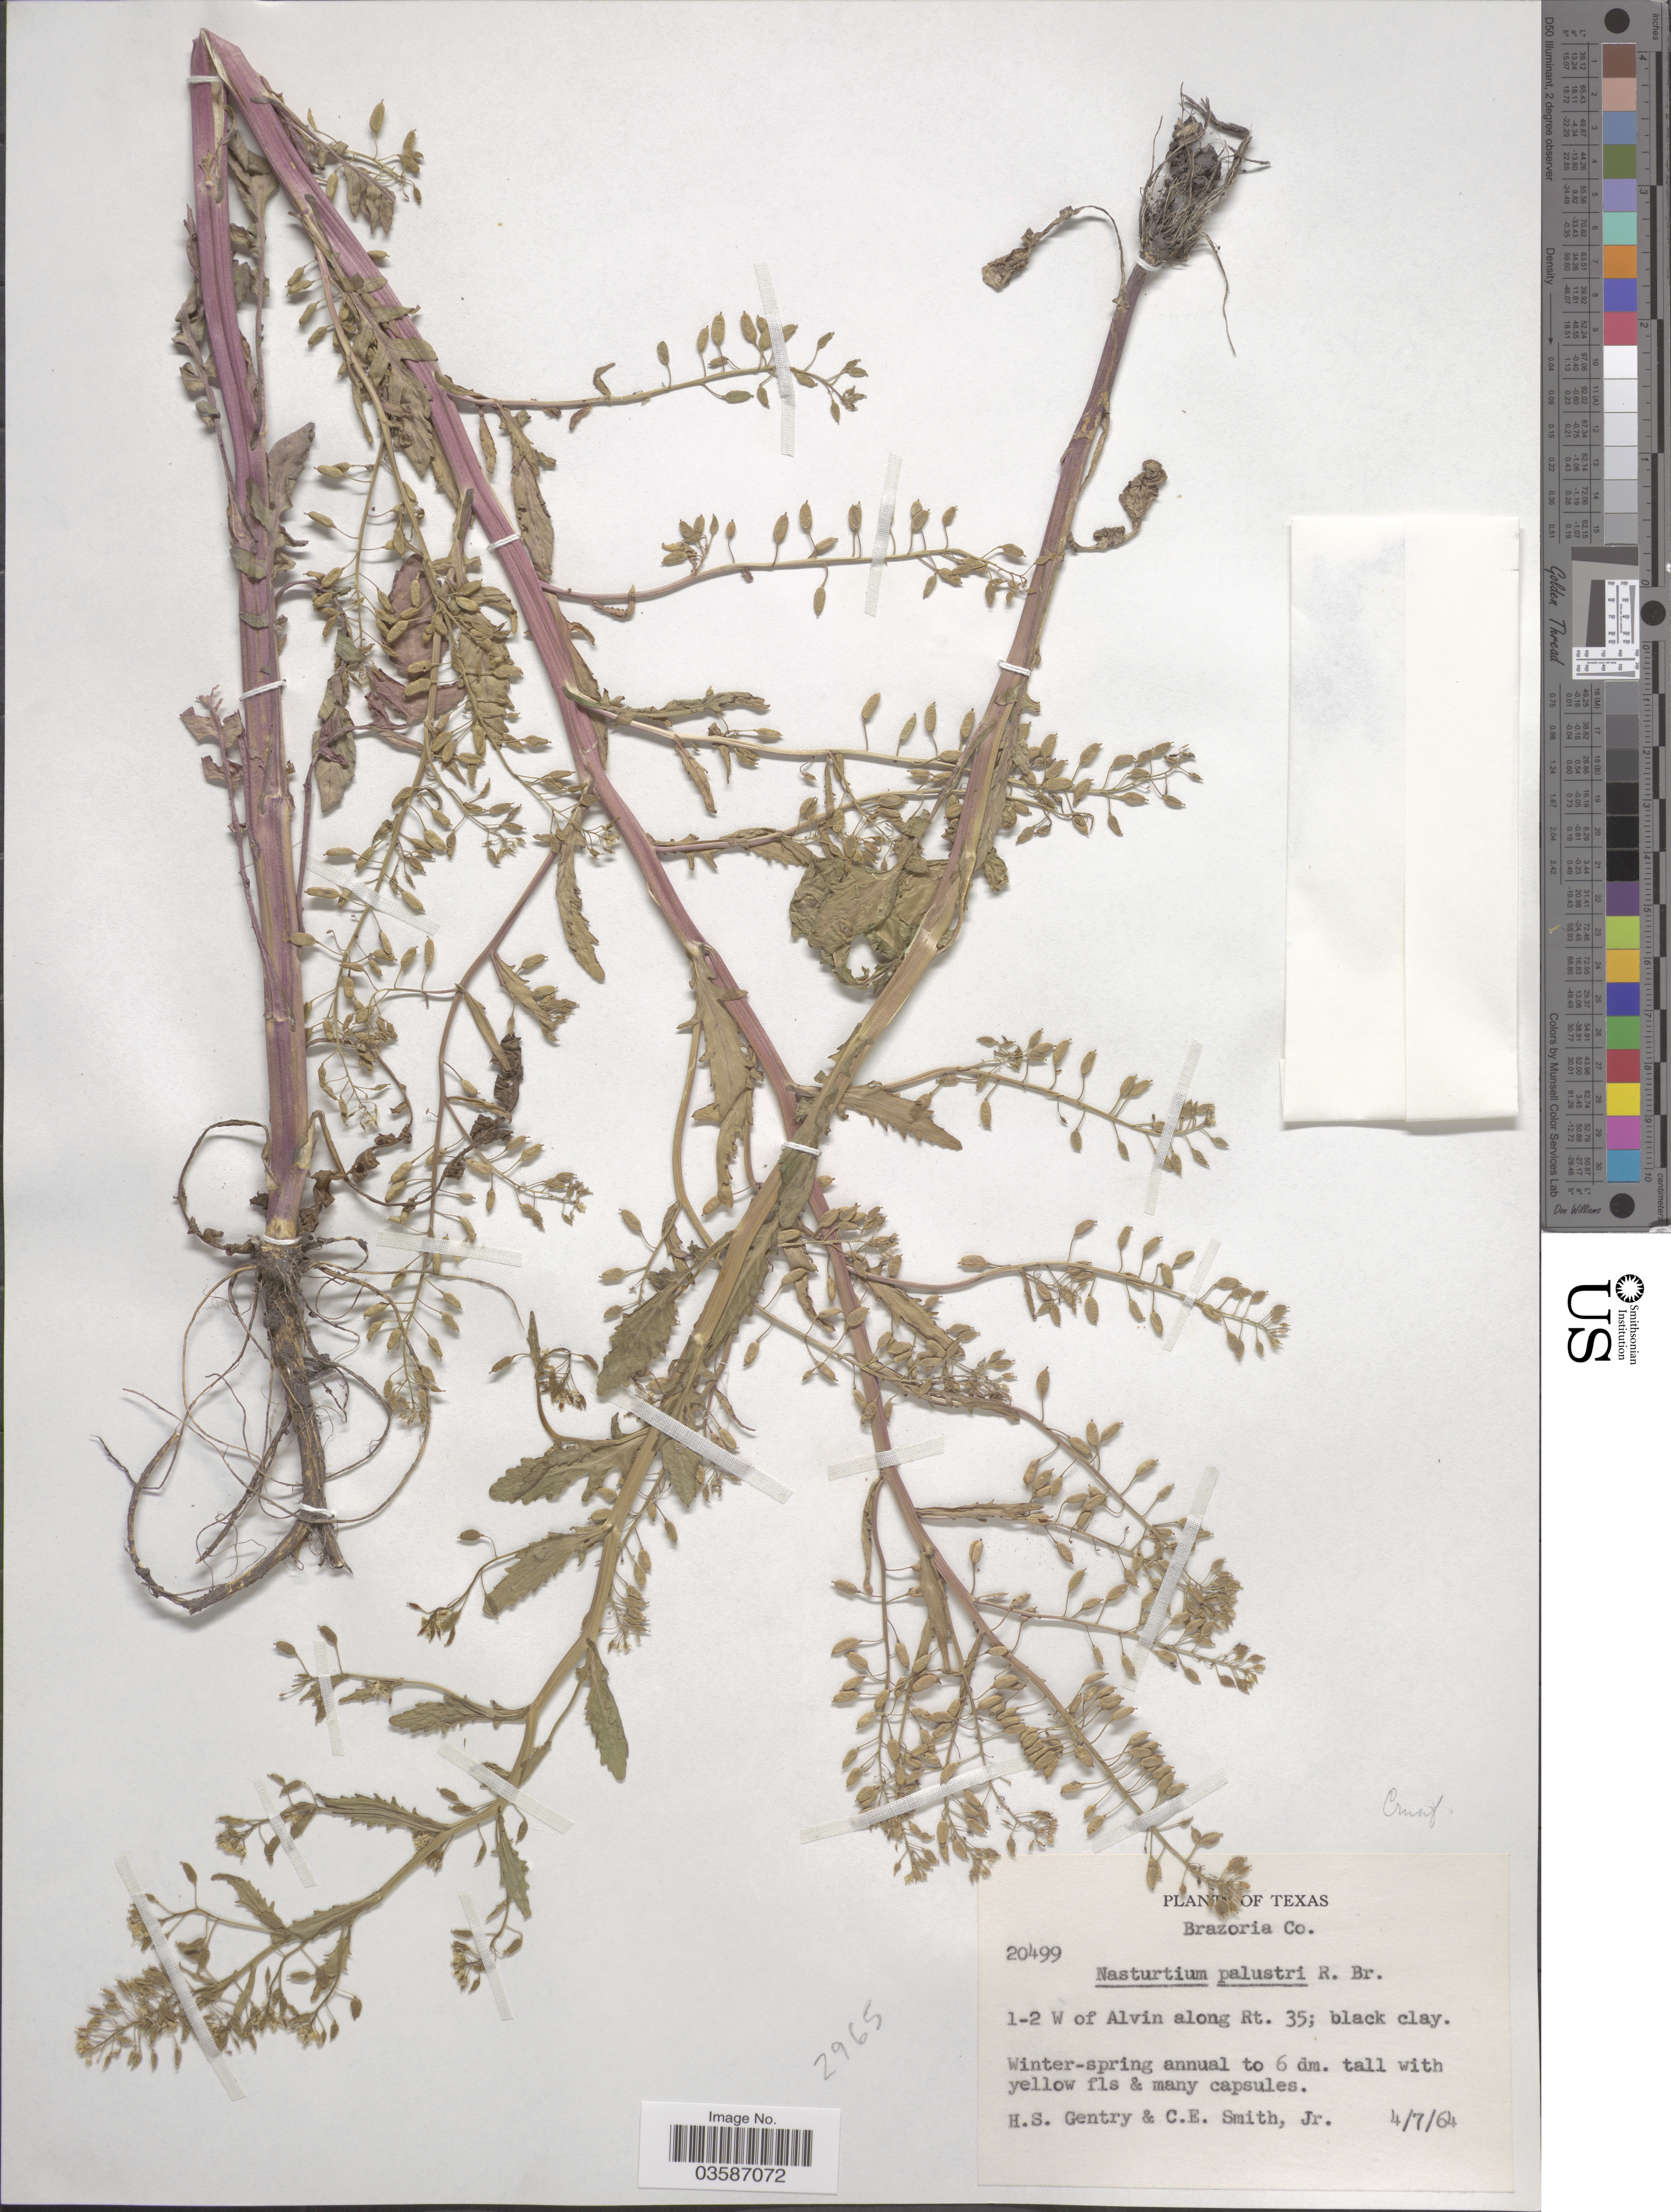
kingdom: Plantae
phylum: Tracheophyta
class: Magnoliopsida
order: Brassicales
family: Brassicaceae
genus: Rorippa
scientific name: Rorippa islandica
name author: (Oeder) Borbás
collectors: H. S. Gentry & C. E. Smith Jr.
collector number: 20499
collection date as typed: Transcribed d/m/y: 7/4/64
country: United States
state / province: Texas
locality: Brazoria Co. 1-2 W of Alvin along Rt. 35.